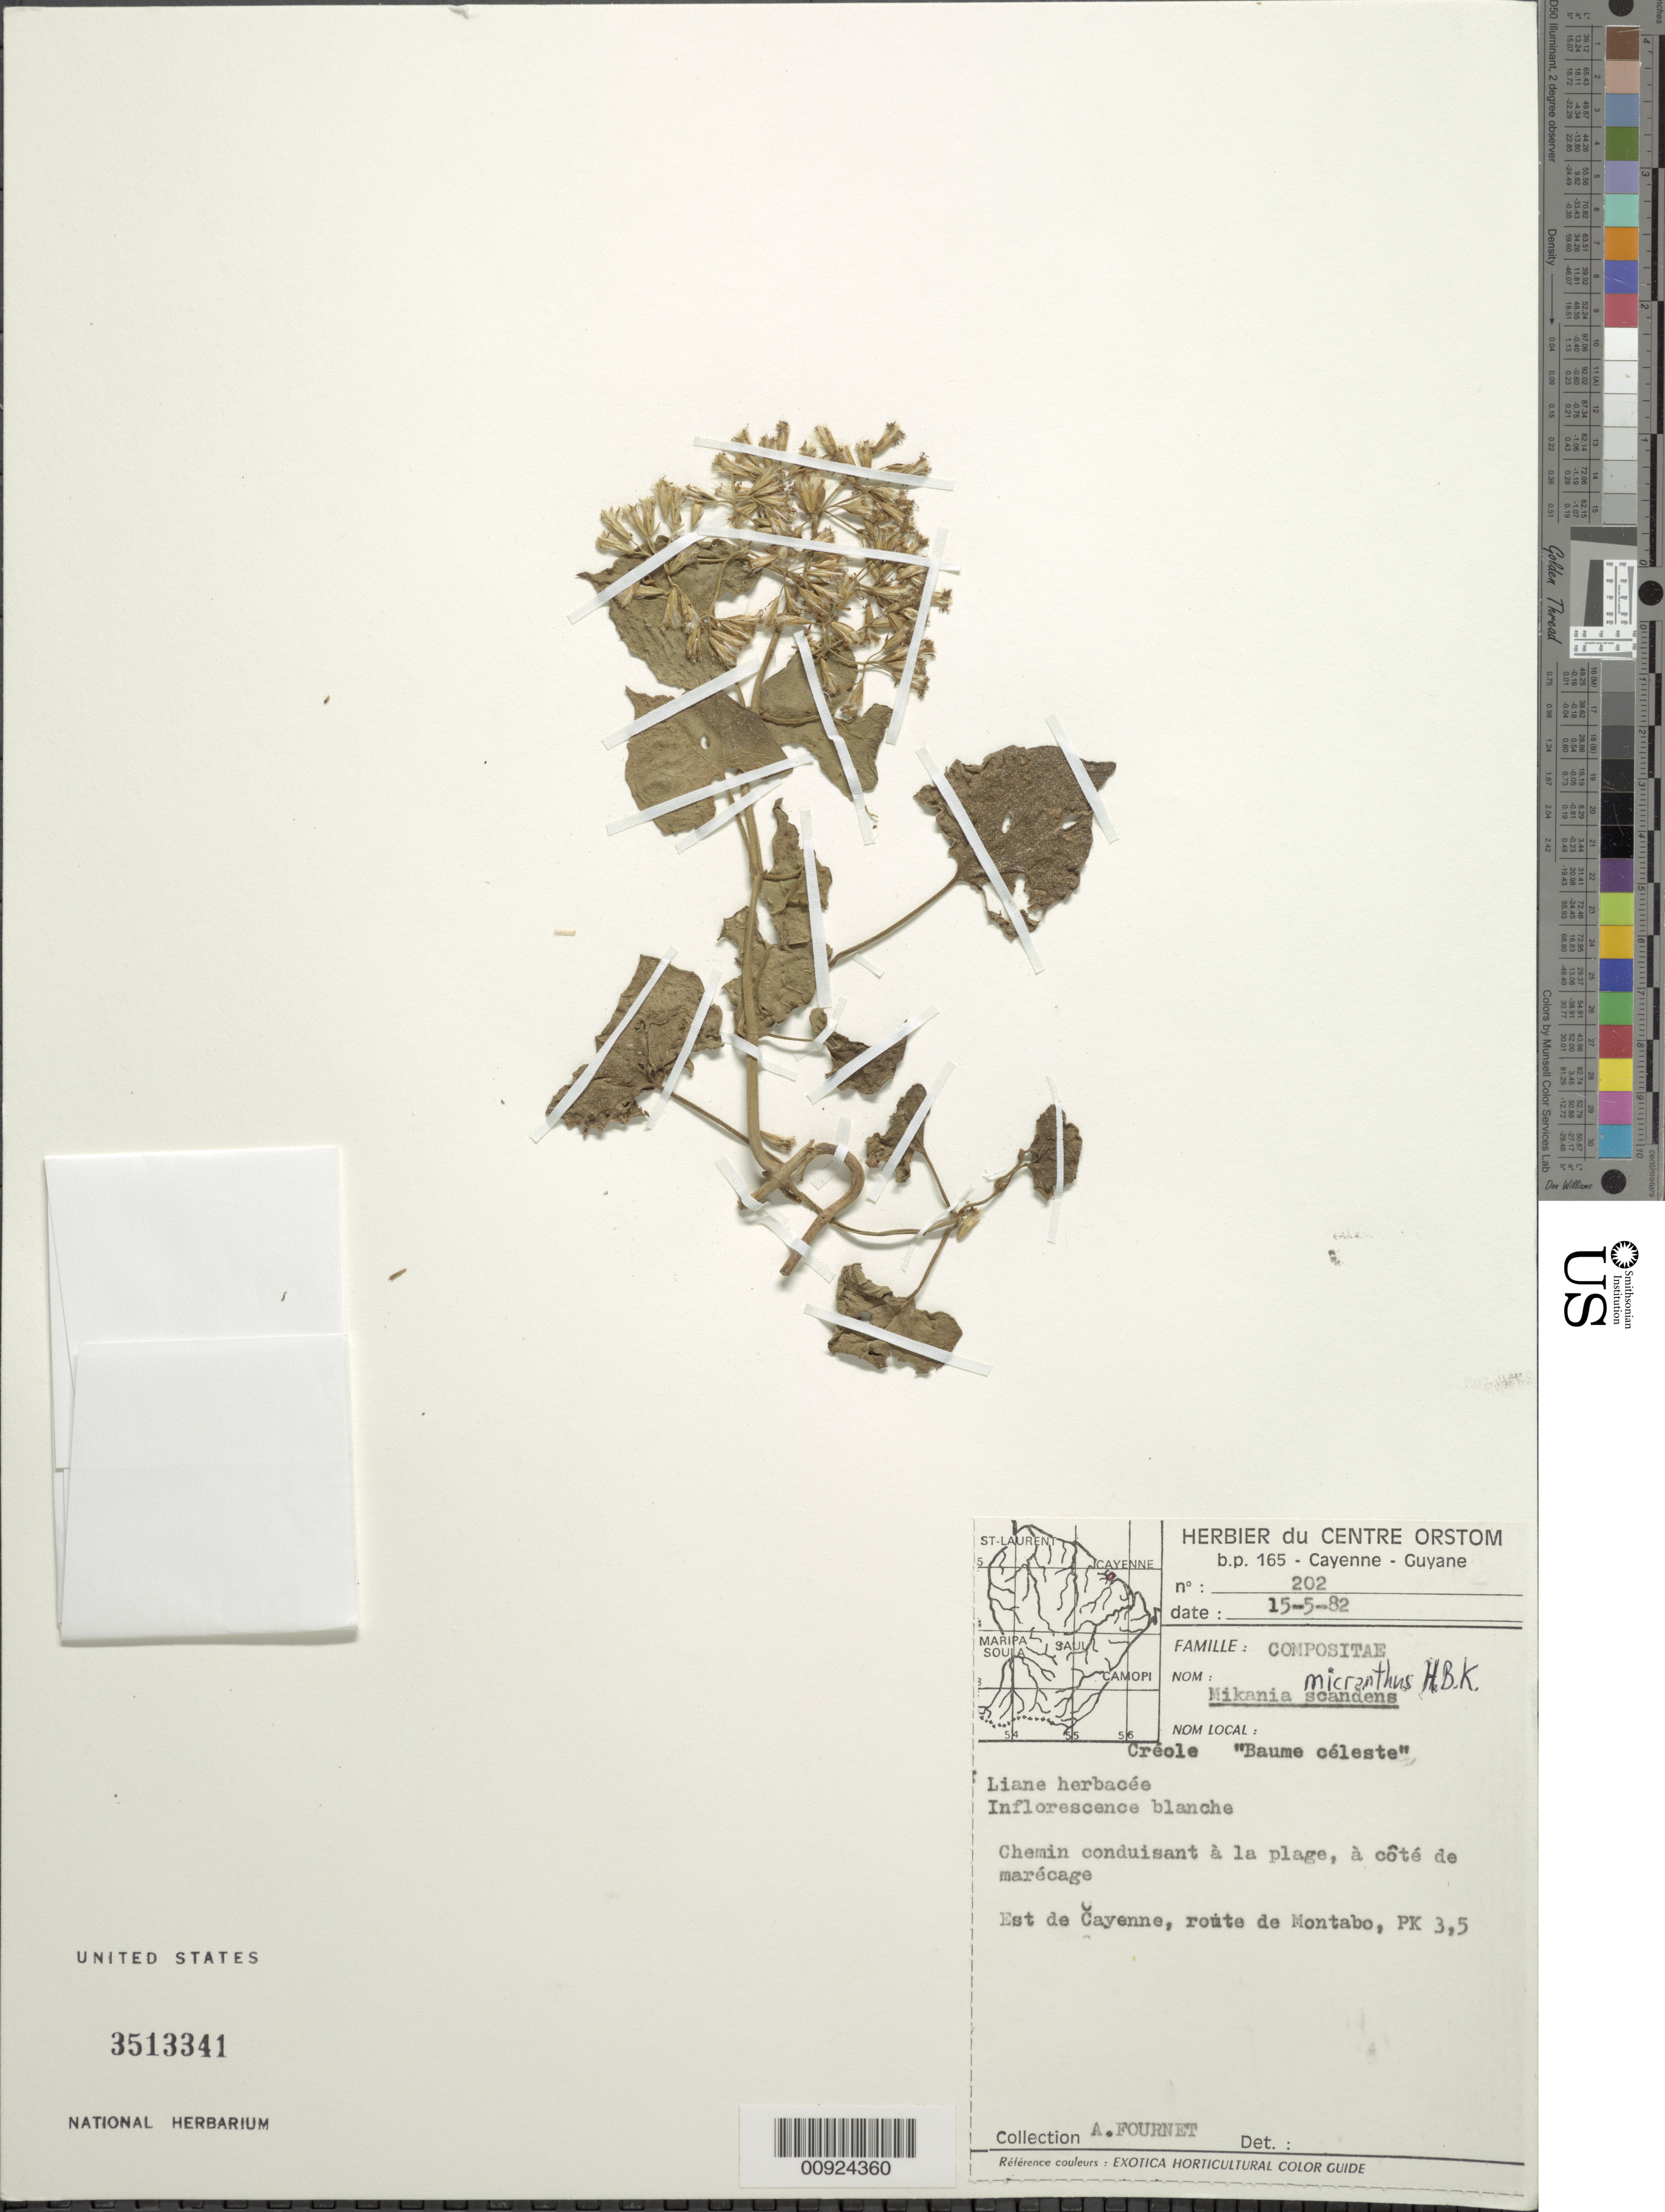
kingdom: Plantae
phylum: Tracheophyta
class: Magnoliopsida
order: Asterales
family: Asteraceae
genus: Mikania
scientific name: Mikania micrantha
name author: Kunth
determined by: Robinson, Harold E., (US)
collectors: A. Fournet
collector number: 202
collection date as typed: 15-May-82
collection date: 1982-05-15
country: French Guiana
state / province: Cayenne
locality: Cayenne, E of; route de Montabo, PK 3.5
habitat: Chemin conduisant a la plage, a cote de marecage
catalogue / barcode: US 3513341